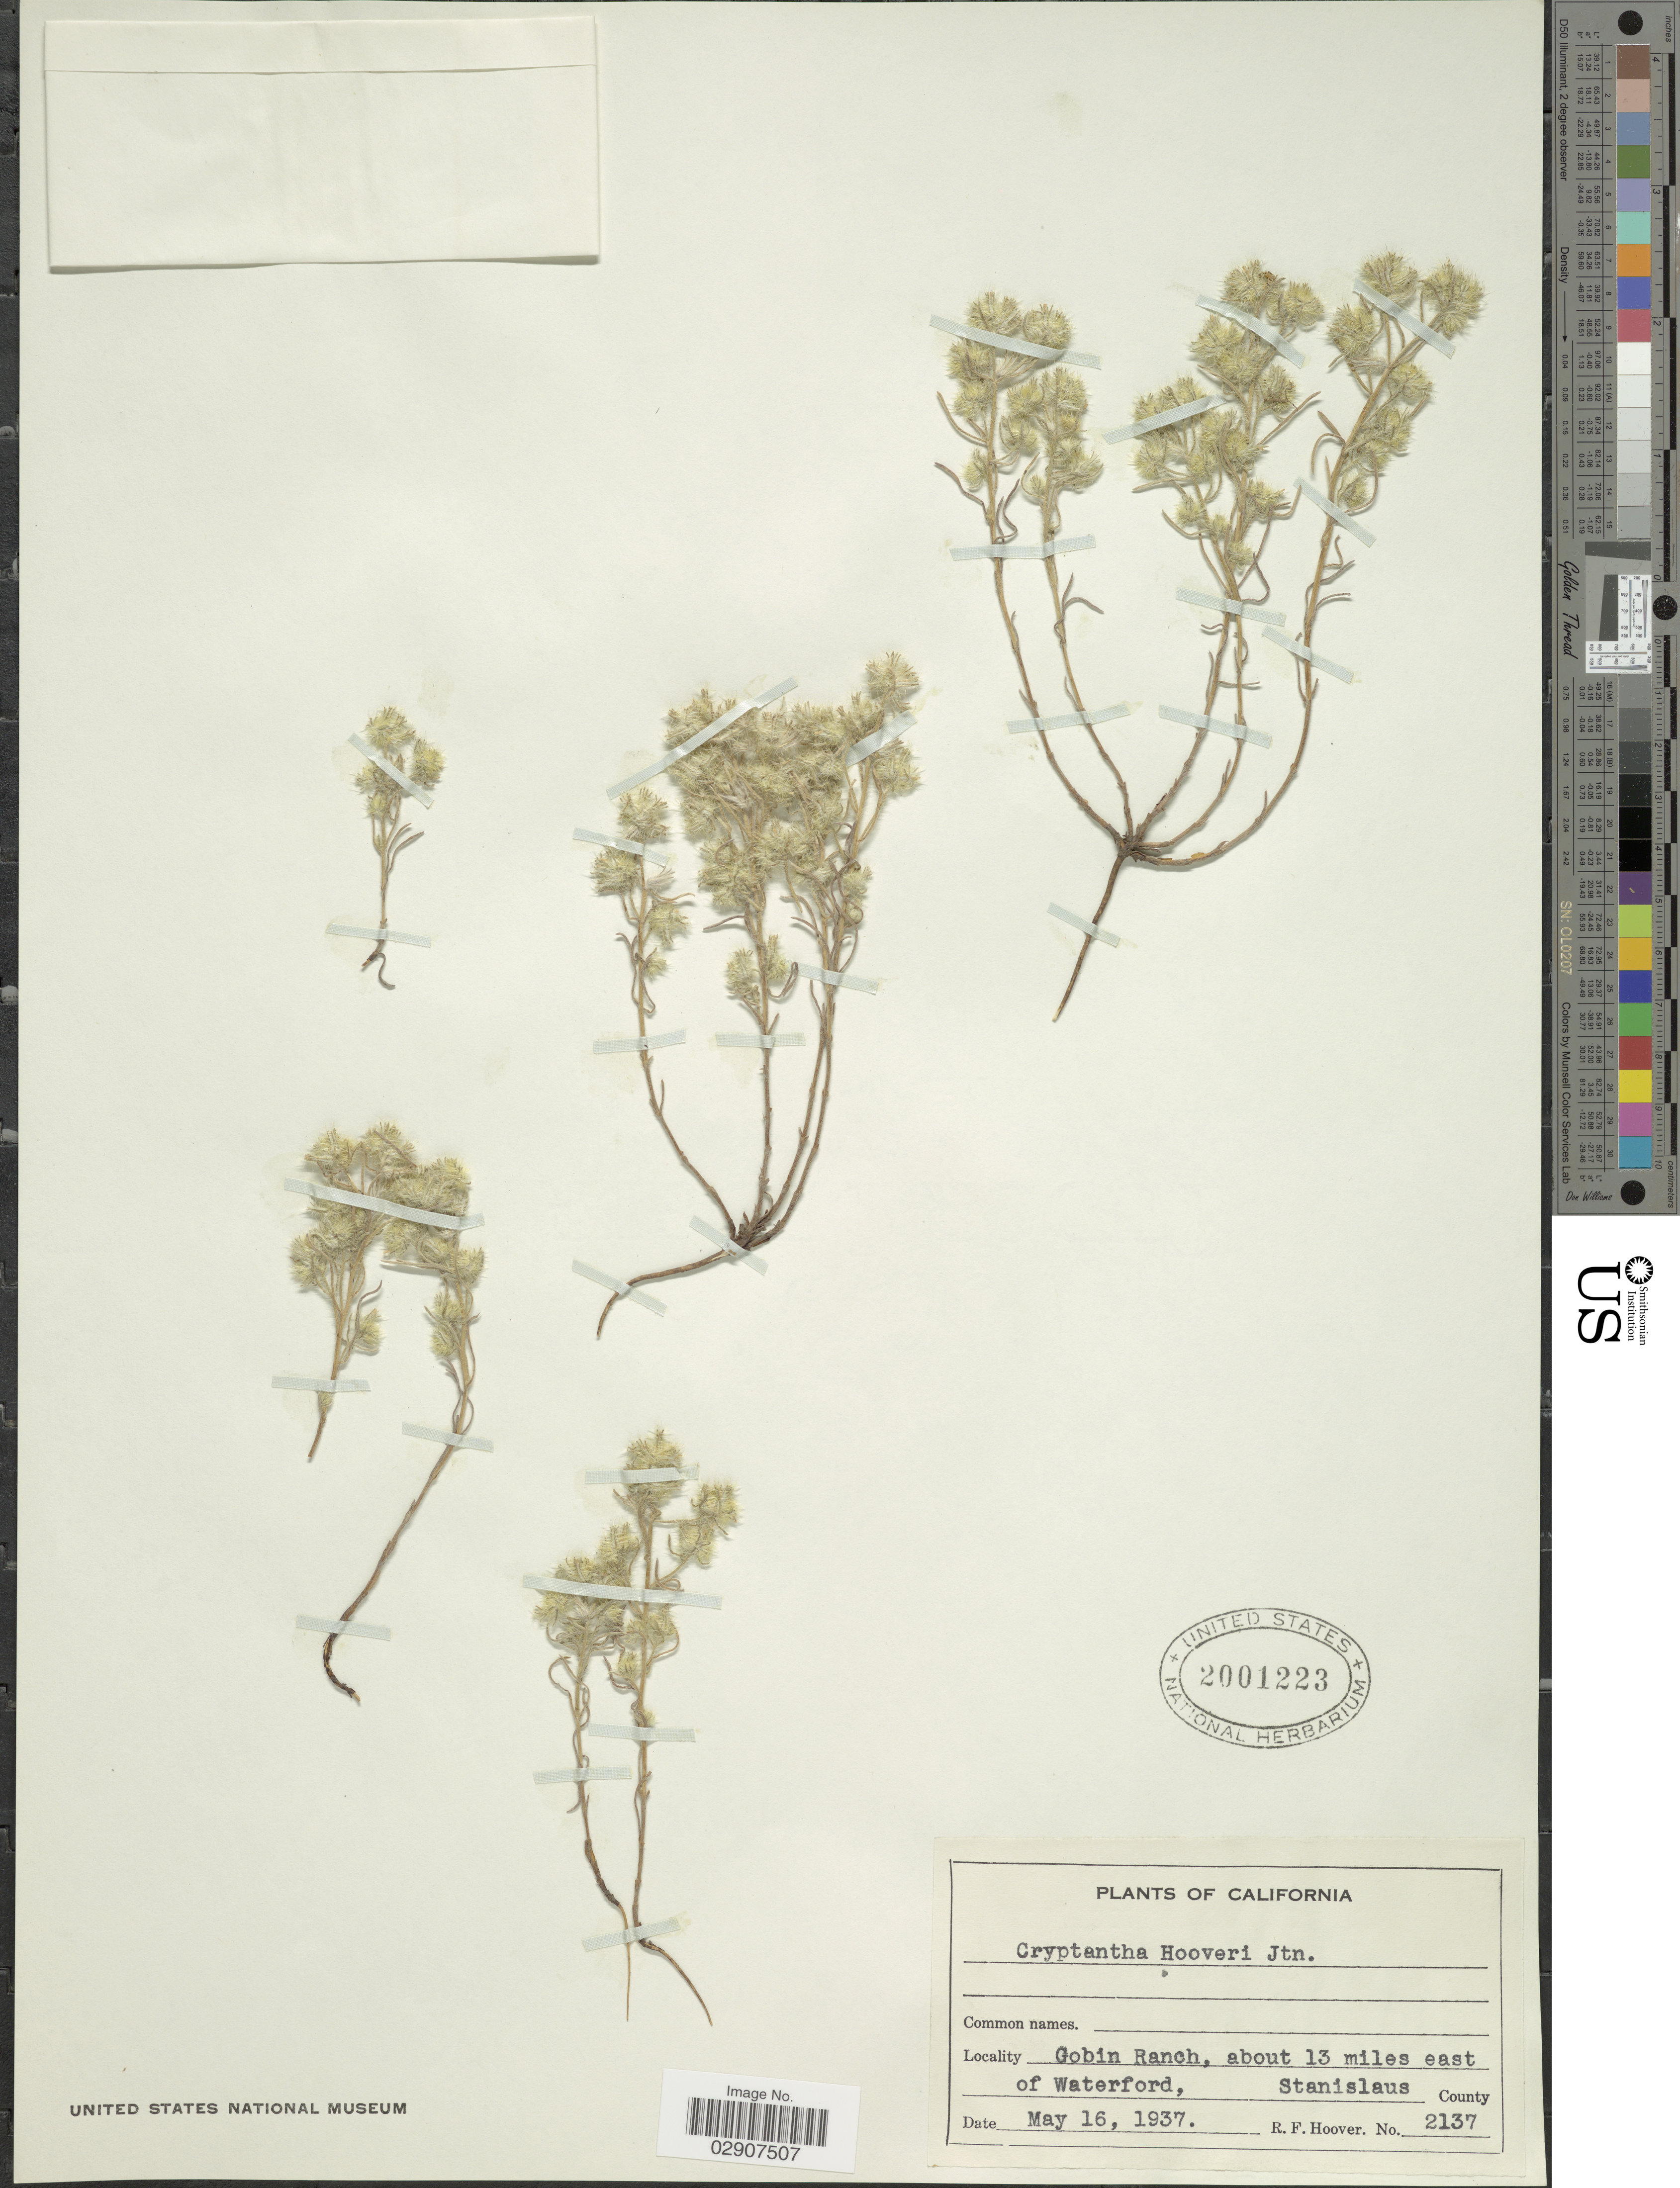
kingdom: Plantae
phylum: Tracheophyta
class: Magnoliopsida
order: Boraginales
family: Boraginaceae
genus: Cryptantha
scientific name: Cryptantha hooveri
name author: I.M. Johnst.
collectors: R. F. Hoover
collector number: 2137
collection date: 1937-05-16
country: United States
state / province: California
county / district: Stanislaus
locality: Gobin Ranch, about 13 miles east of Waterford, Stanislaus County.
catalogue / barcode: US 2001223